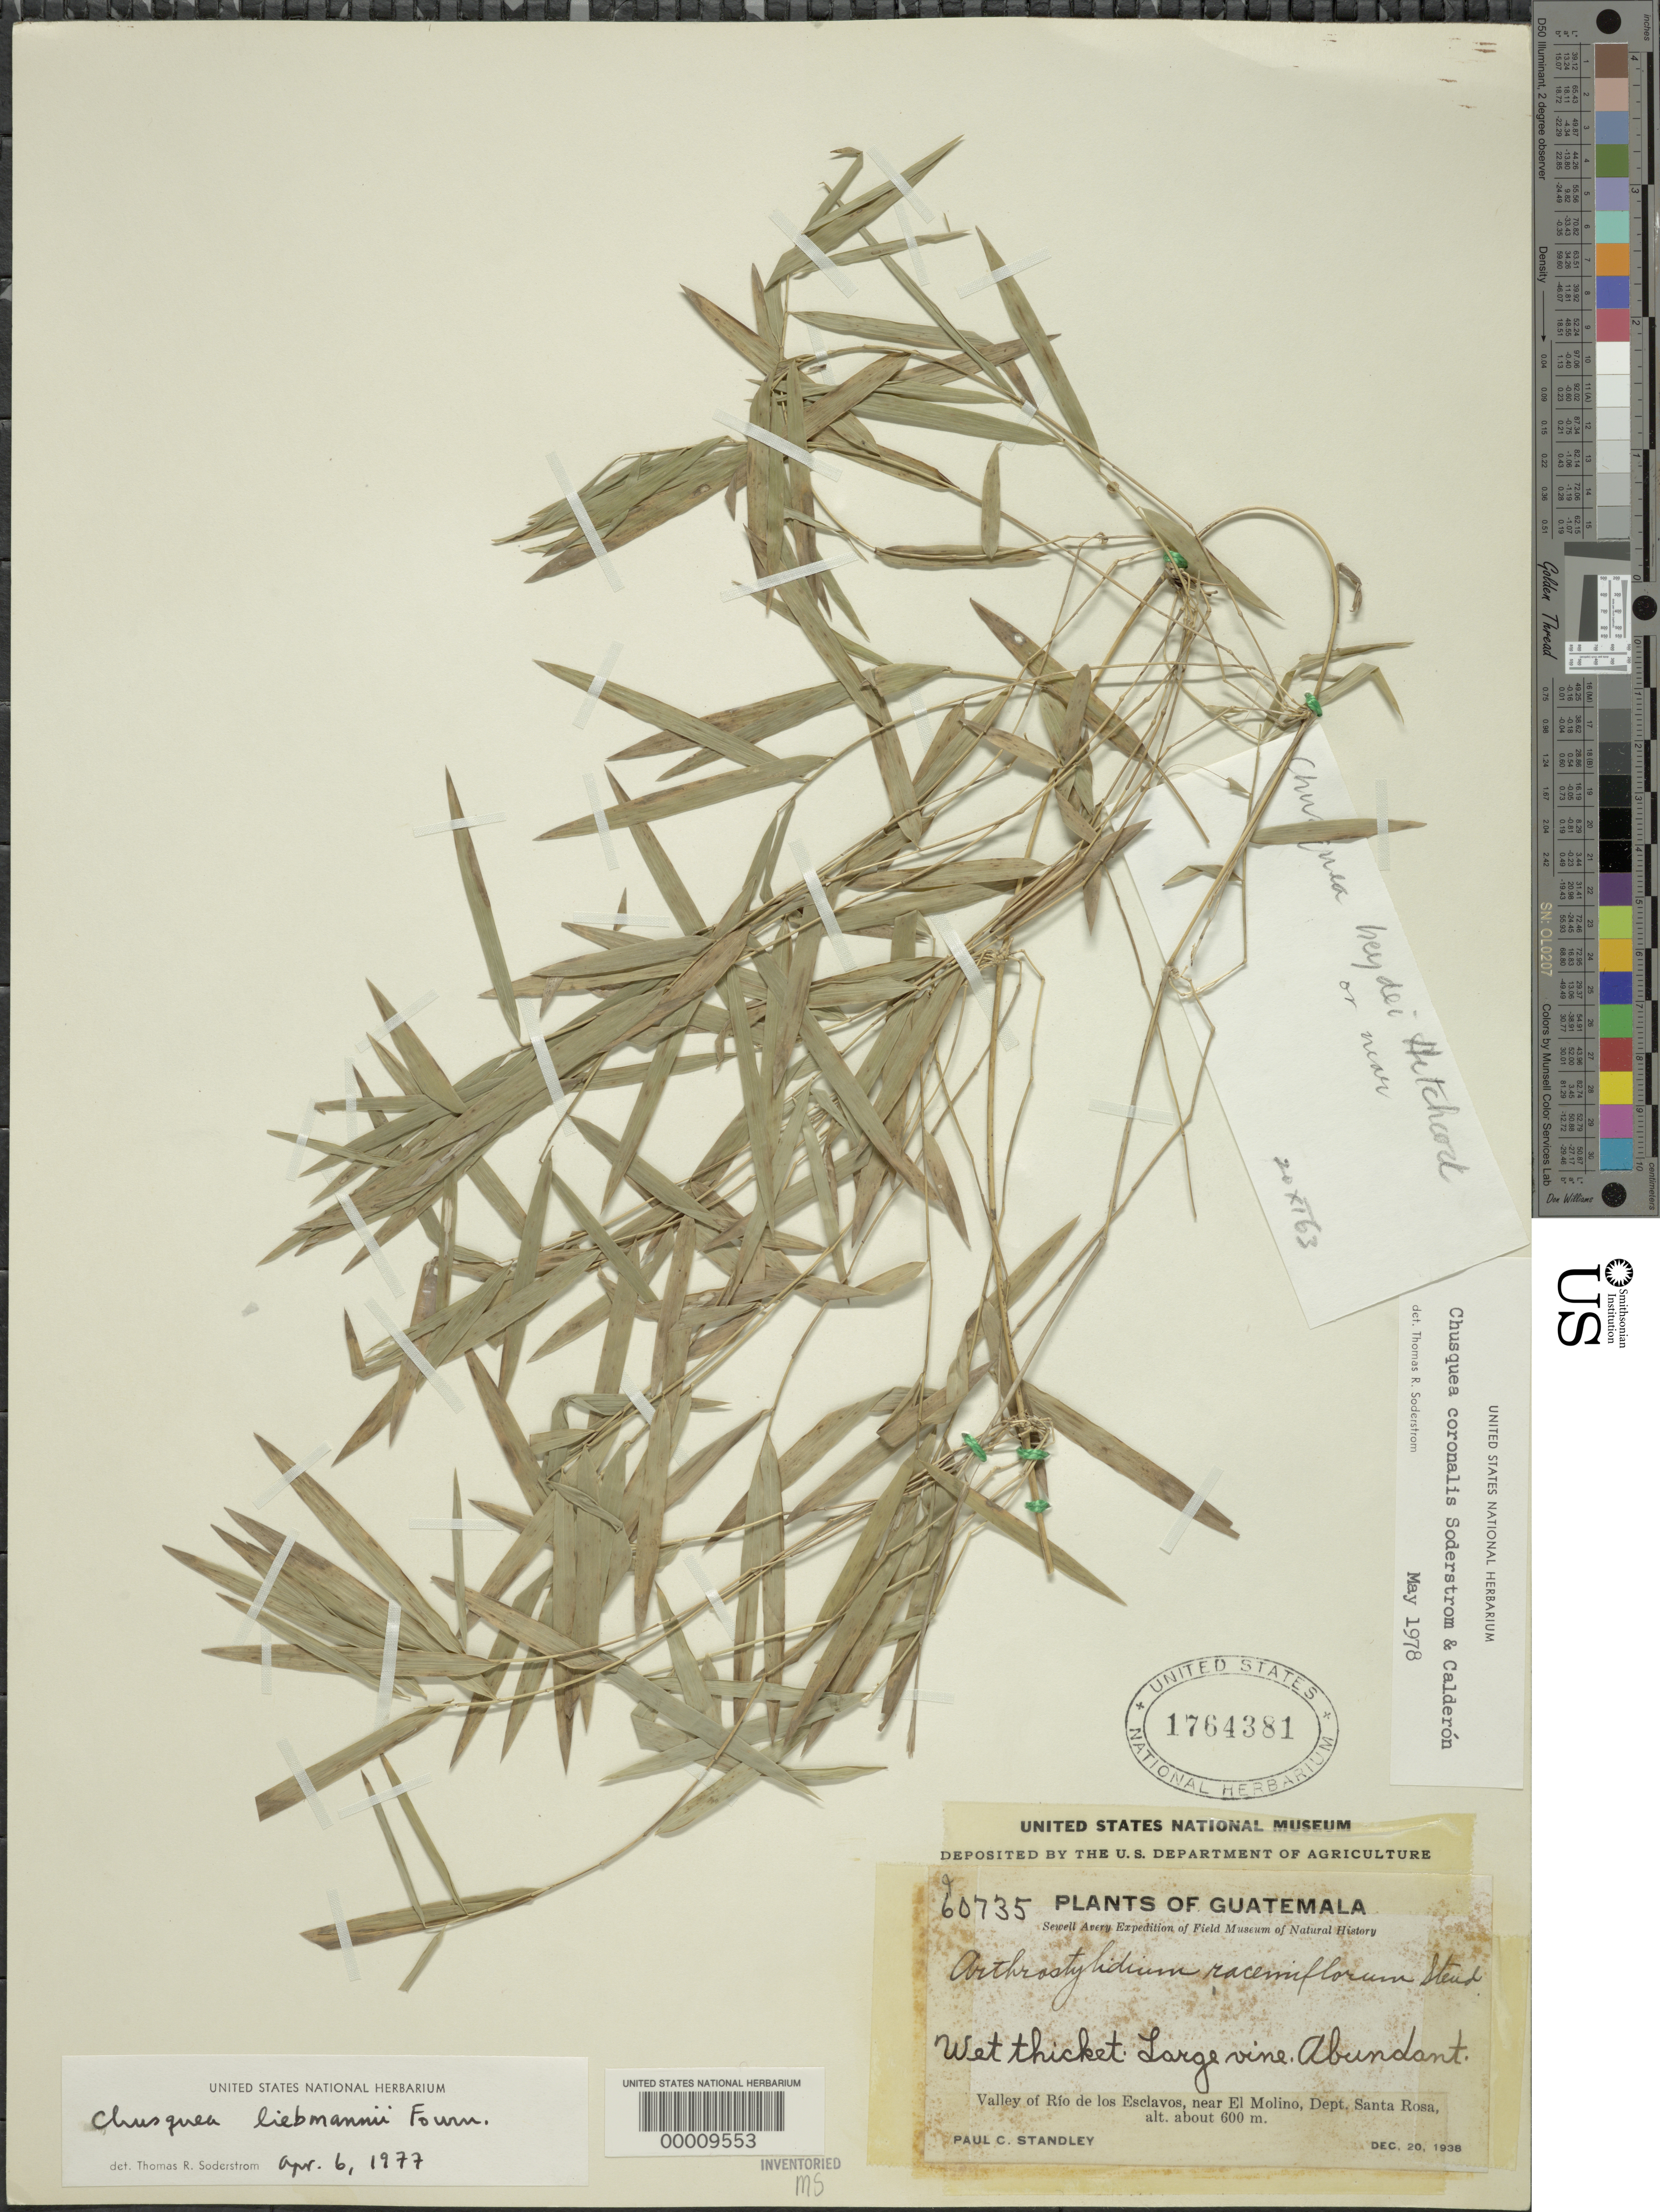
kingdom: Plantae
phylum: Tracheophyta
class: Liliopsida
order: Poales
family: Poaceae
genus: Chusquea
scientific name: Chusquea coronalis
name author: Soderstr. & C. E. Calderón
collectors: P. C. Standley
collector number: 60735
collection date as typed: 20 Dec 1938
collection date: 1938-12-20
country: Guatemala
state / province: Santa Rosa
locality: El Molino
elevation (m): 600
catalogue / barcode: US 1764381